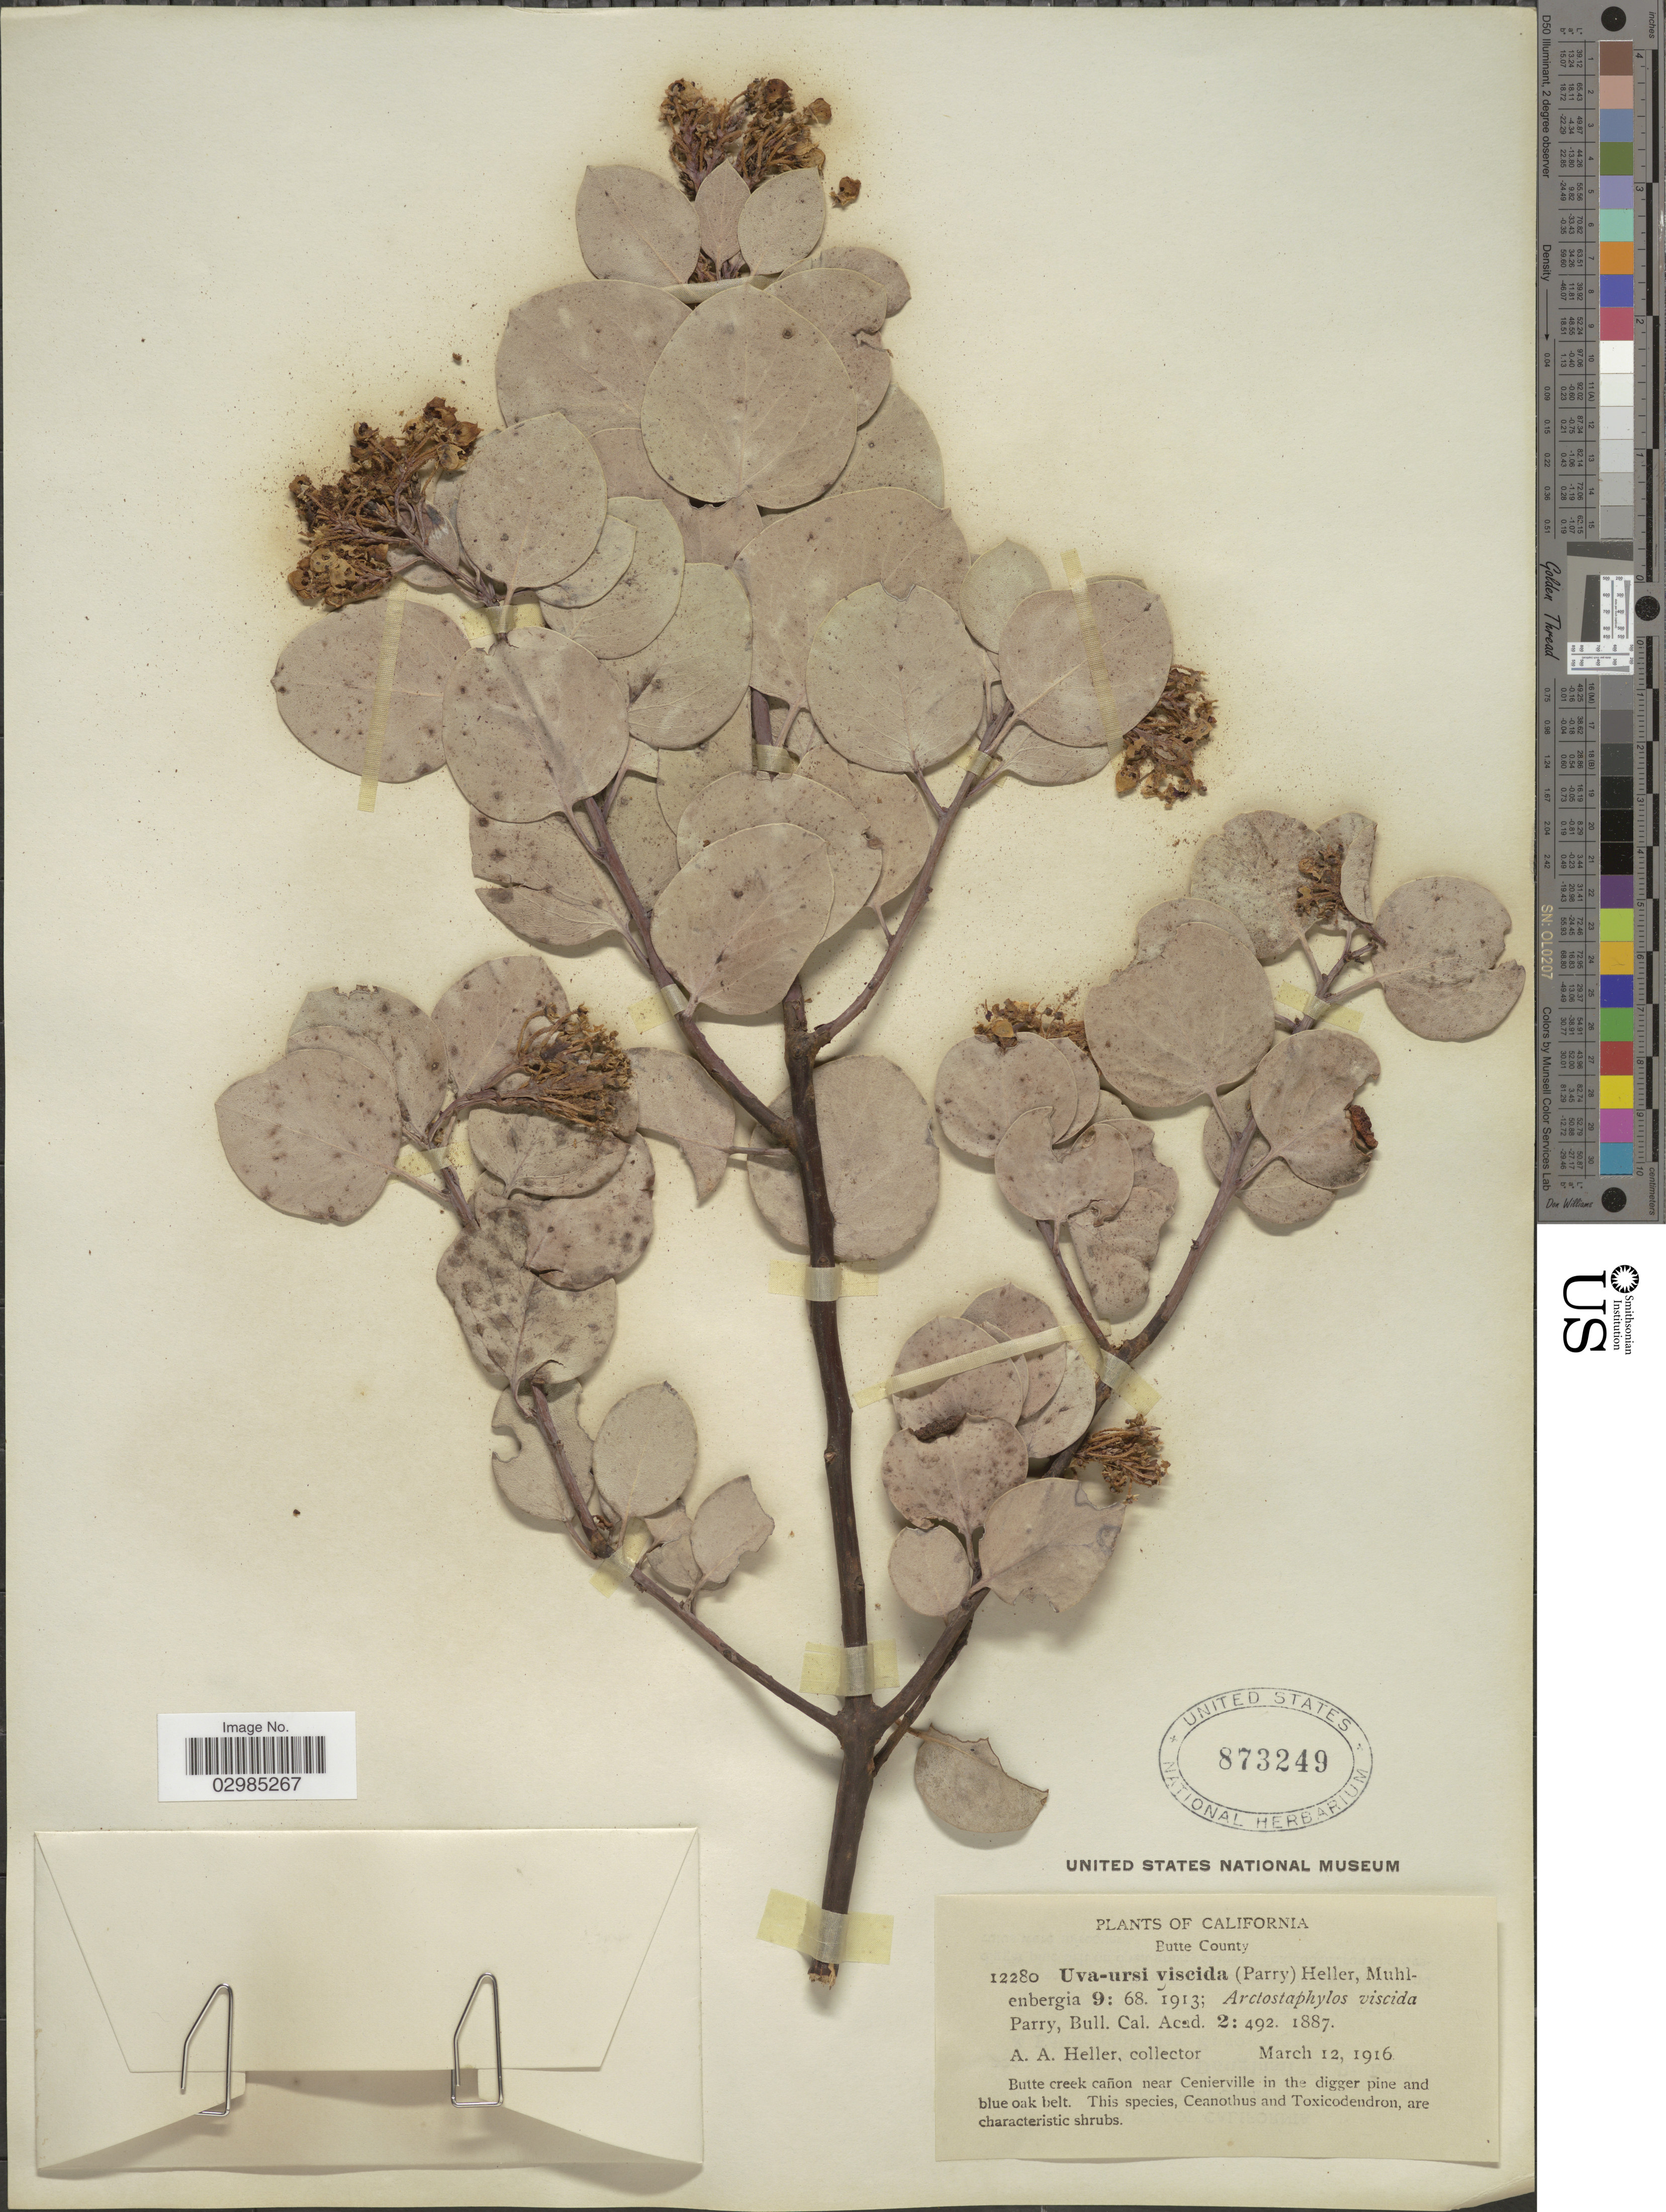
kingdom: Plantae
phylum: Tracheophyta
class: Magnoliopsida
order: Ericales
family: Ericaceae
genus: Arctostaphylos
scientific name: Arctostaphylos viscida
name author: Parry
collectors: A. A. Heller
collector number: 12280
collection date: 1916-03-12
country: United States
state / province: California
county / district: Butte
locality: Putte County. Butte creek cañon near Cenierville.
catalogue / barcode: US 873249